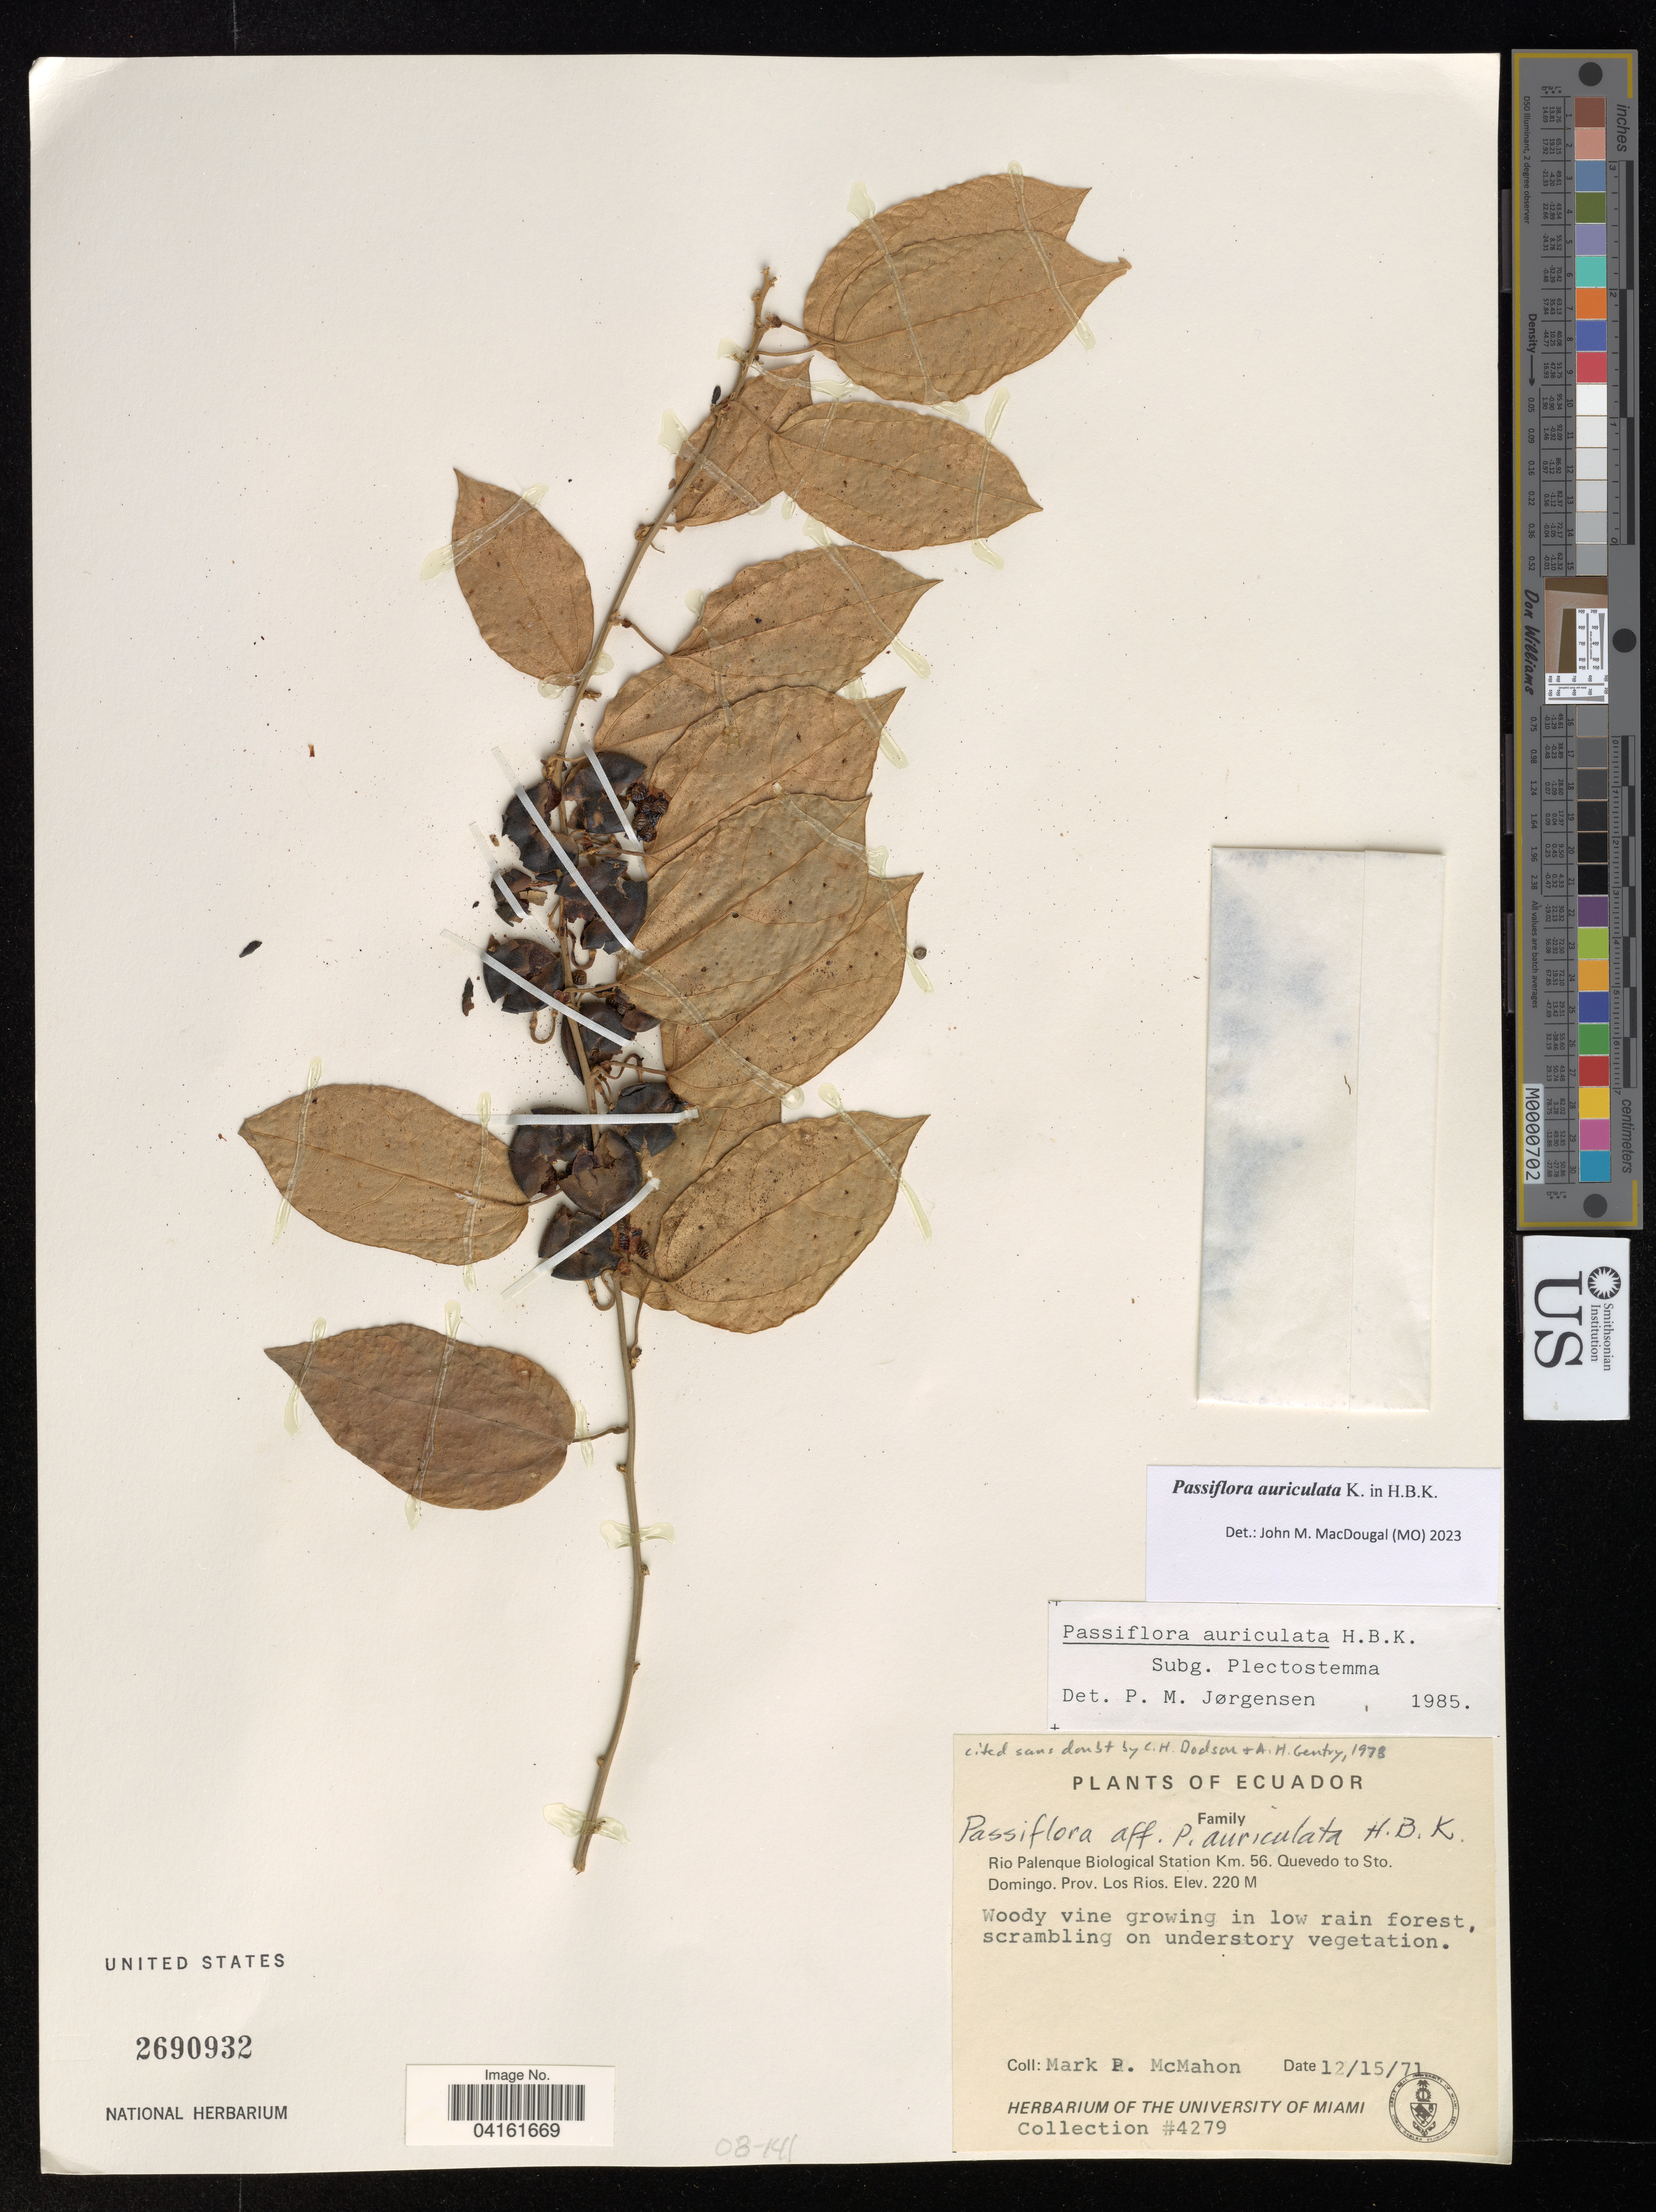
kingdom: Plantae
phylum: Tracheophyta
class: Magnoliopsida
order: Malpighiales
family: Passifloraceae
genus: Passiflora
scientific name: Passiflora auriculata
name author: Kunth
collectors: M. McMahon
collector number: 4279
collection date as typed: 15 12 71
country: Ecuador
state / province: Los Ríos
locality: Rio Palenque Biological Station Km. 56. Quevedo to Sto. Domingo.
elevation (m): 220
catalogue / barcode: US 2690932